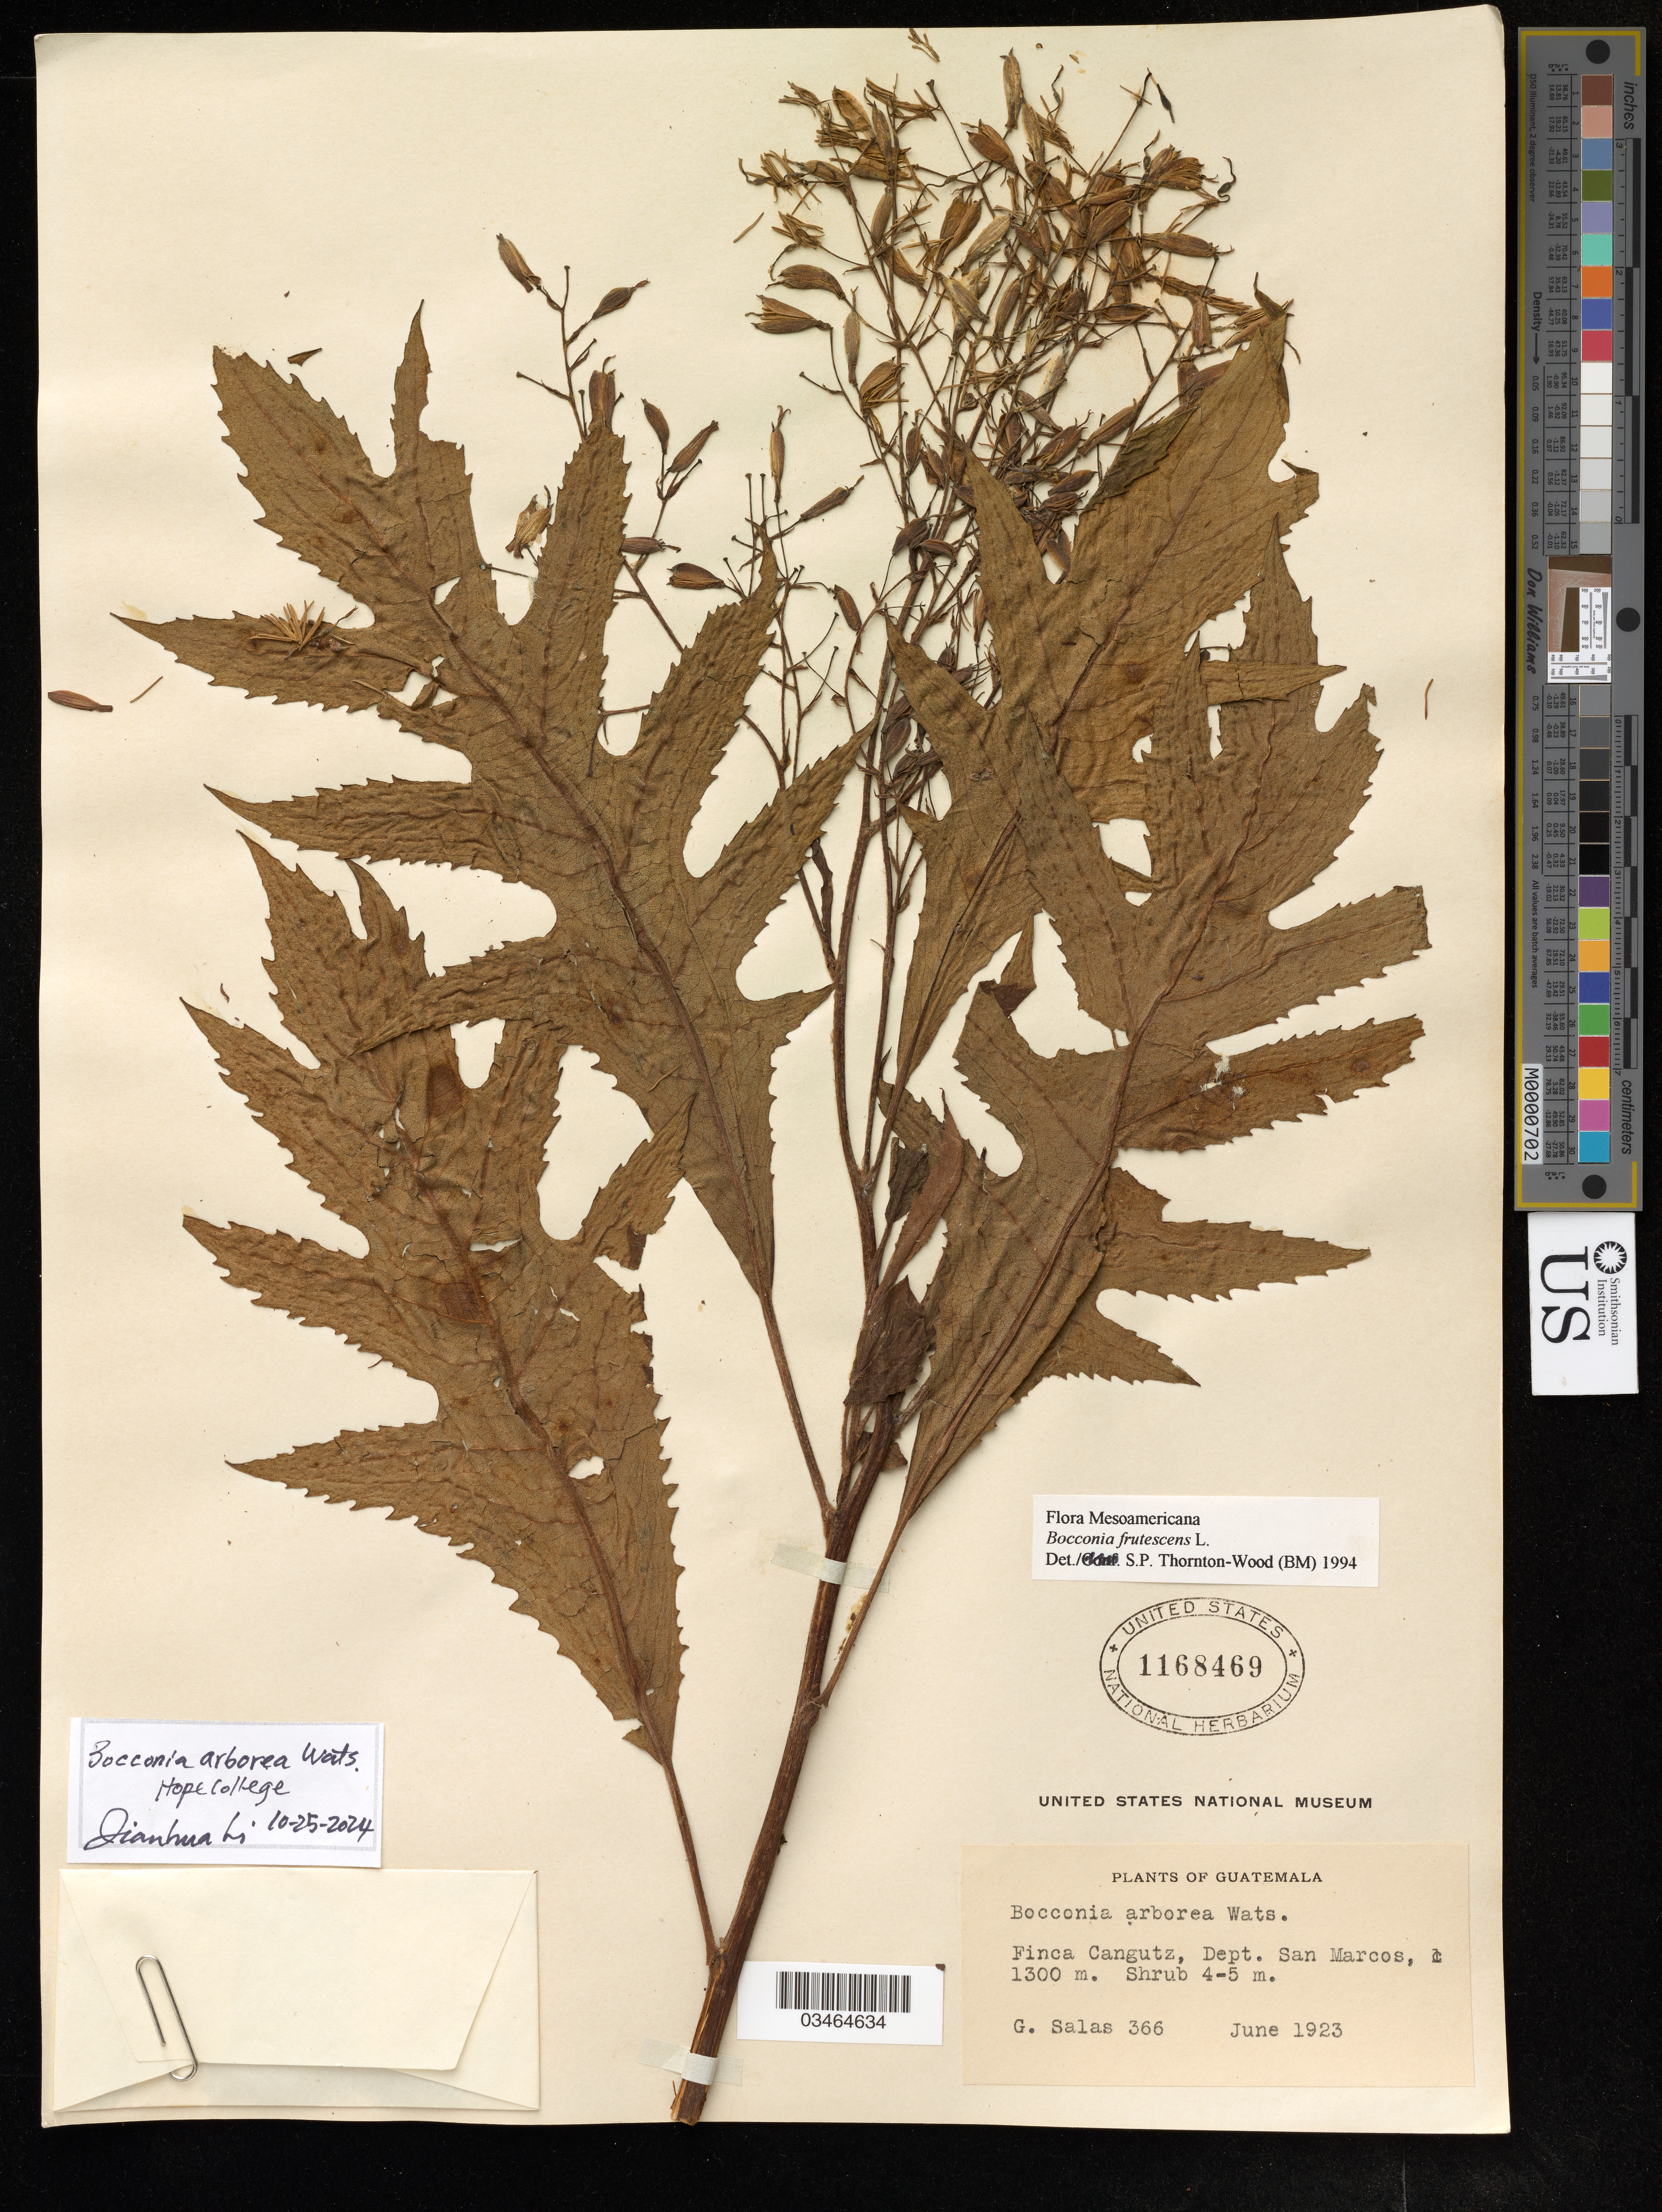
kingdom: Plantae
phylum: Tracheophyta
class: Magnoliopsida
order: Ranunculales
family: Papaveraceae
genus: Bocconia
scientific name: Bocconia arborea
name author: S. Watson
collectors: G. Salas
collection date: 2023-06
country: Guatemala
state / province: Guatemala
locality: Finca Cangutz, Dept. San Marcos.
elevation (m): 1300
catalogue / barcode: US 1168469